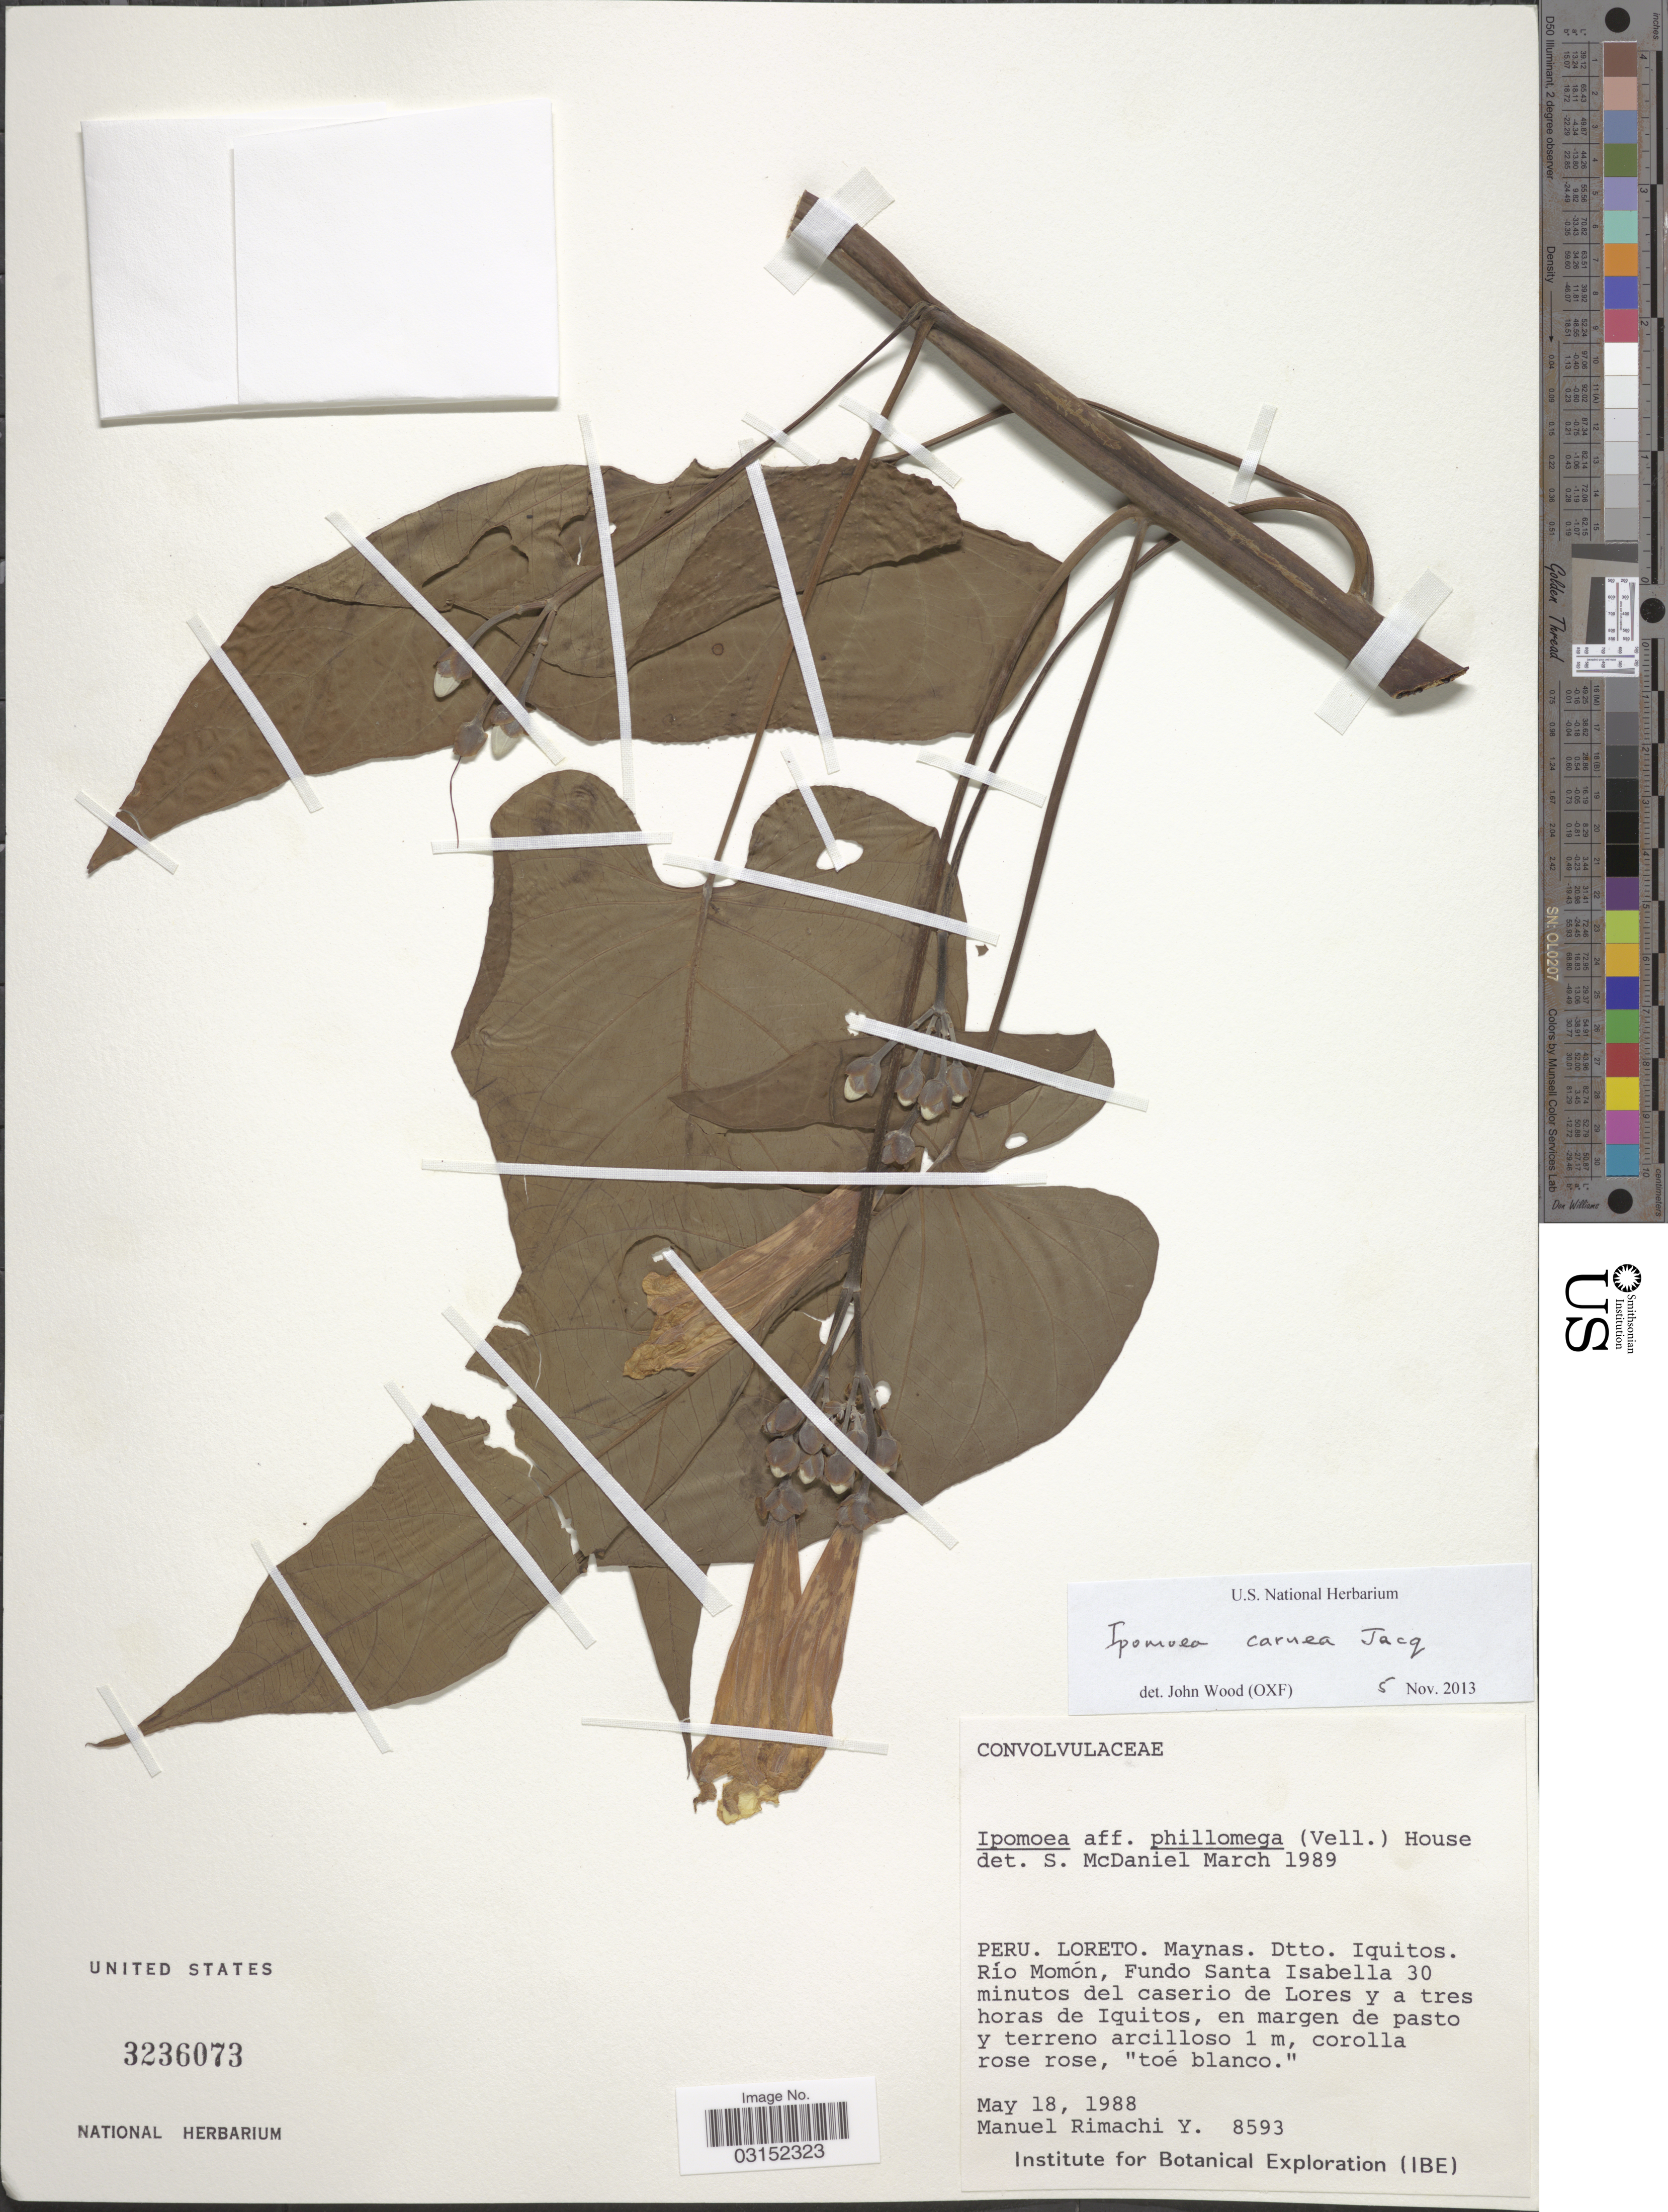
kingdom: Plantae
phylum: Tracheophyta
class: Magnoliopsida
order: Solanales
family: Convolvulaceae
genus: Ipomoea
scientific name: Ipomoea carnea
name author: Jacq.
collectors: M. Rimachi Y.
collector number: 8593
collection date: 1988-05-18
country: Peru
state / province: Loreto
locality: Maynas, Dtto. Iquitos, Río Momón, Fundo Santa Isabella 30 minutos del caserio de Lores y a tres horas de Iquitos.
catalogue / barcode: US 3236073